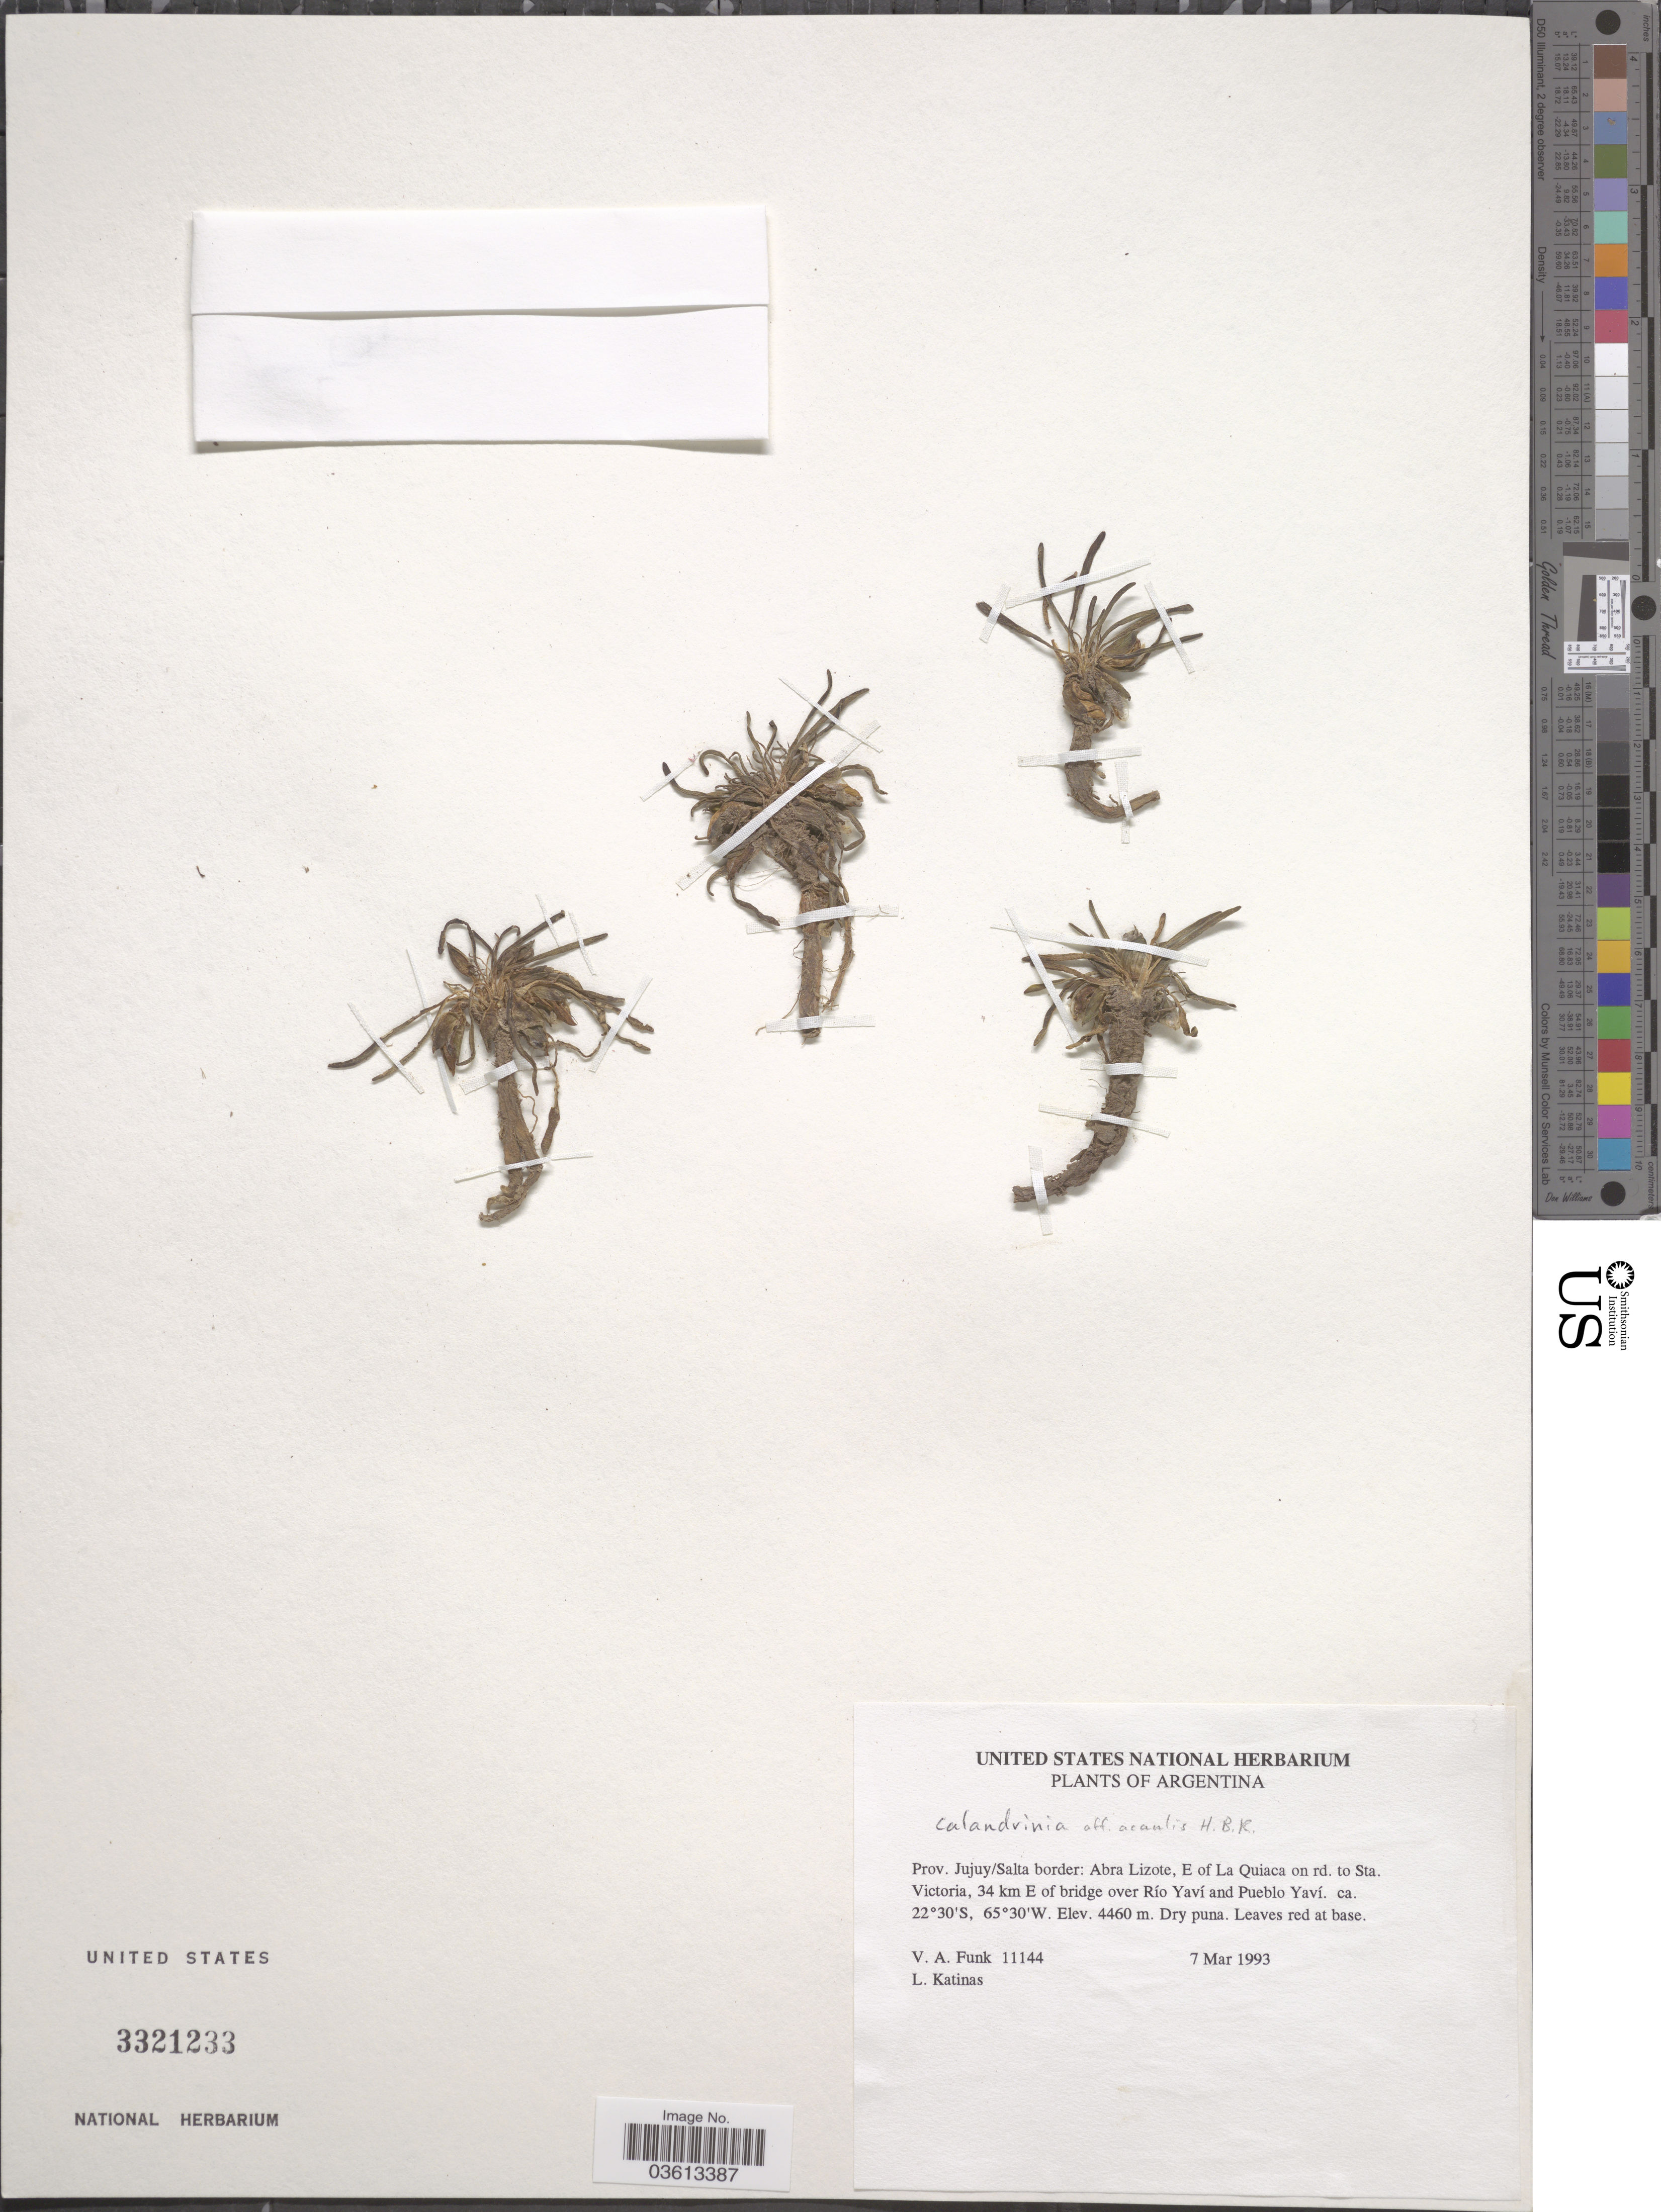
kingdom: Plantae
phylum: Tracheophyta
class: Magnoliopsida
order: Caryophyllales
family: Montiaceae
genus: Calandrinia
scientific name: Calandrinia acaulis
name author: Kunth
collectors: V. Funk & L. Katinas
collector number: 11144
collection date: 1993-03-07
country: Argentina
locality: Prov. Jujuy/Salta border: Abra Lizote, E of La Quiaca on rd. to Sta. Victoria, 34 km W of bridge over Río Yaví and Pueblo Yaví.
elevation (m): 4460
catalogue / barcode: US 3321233